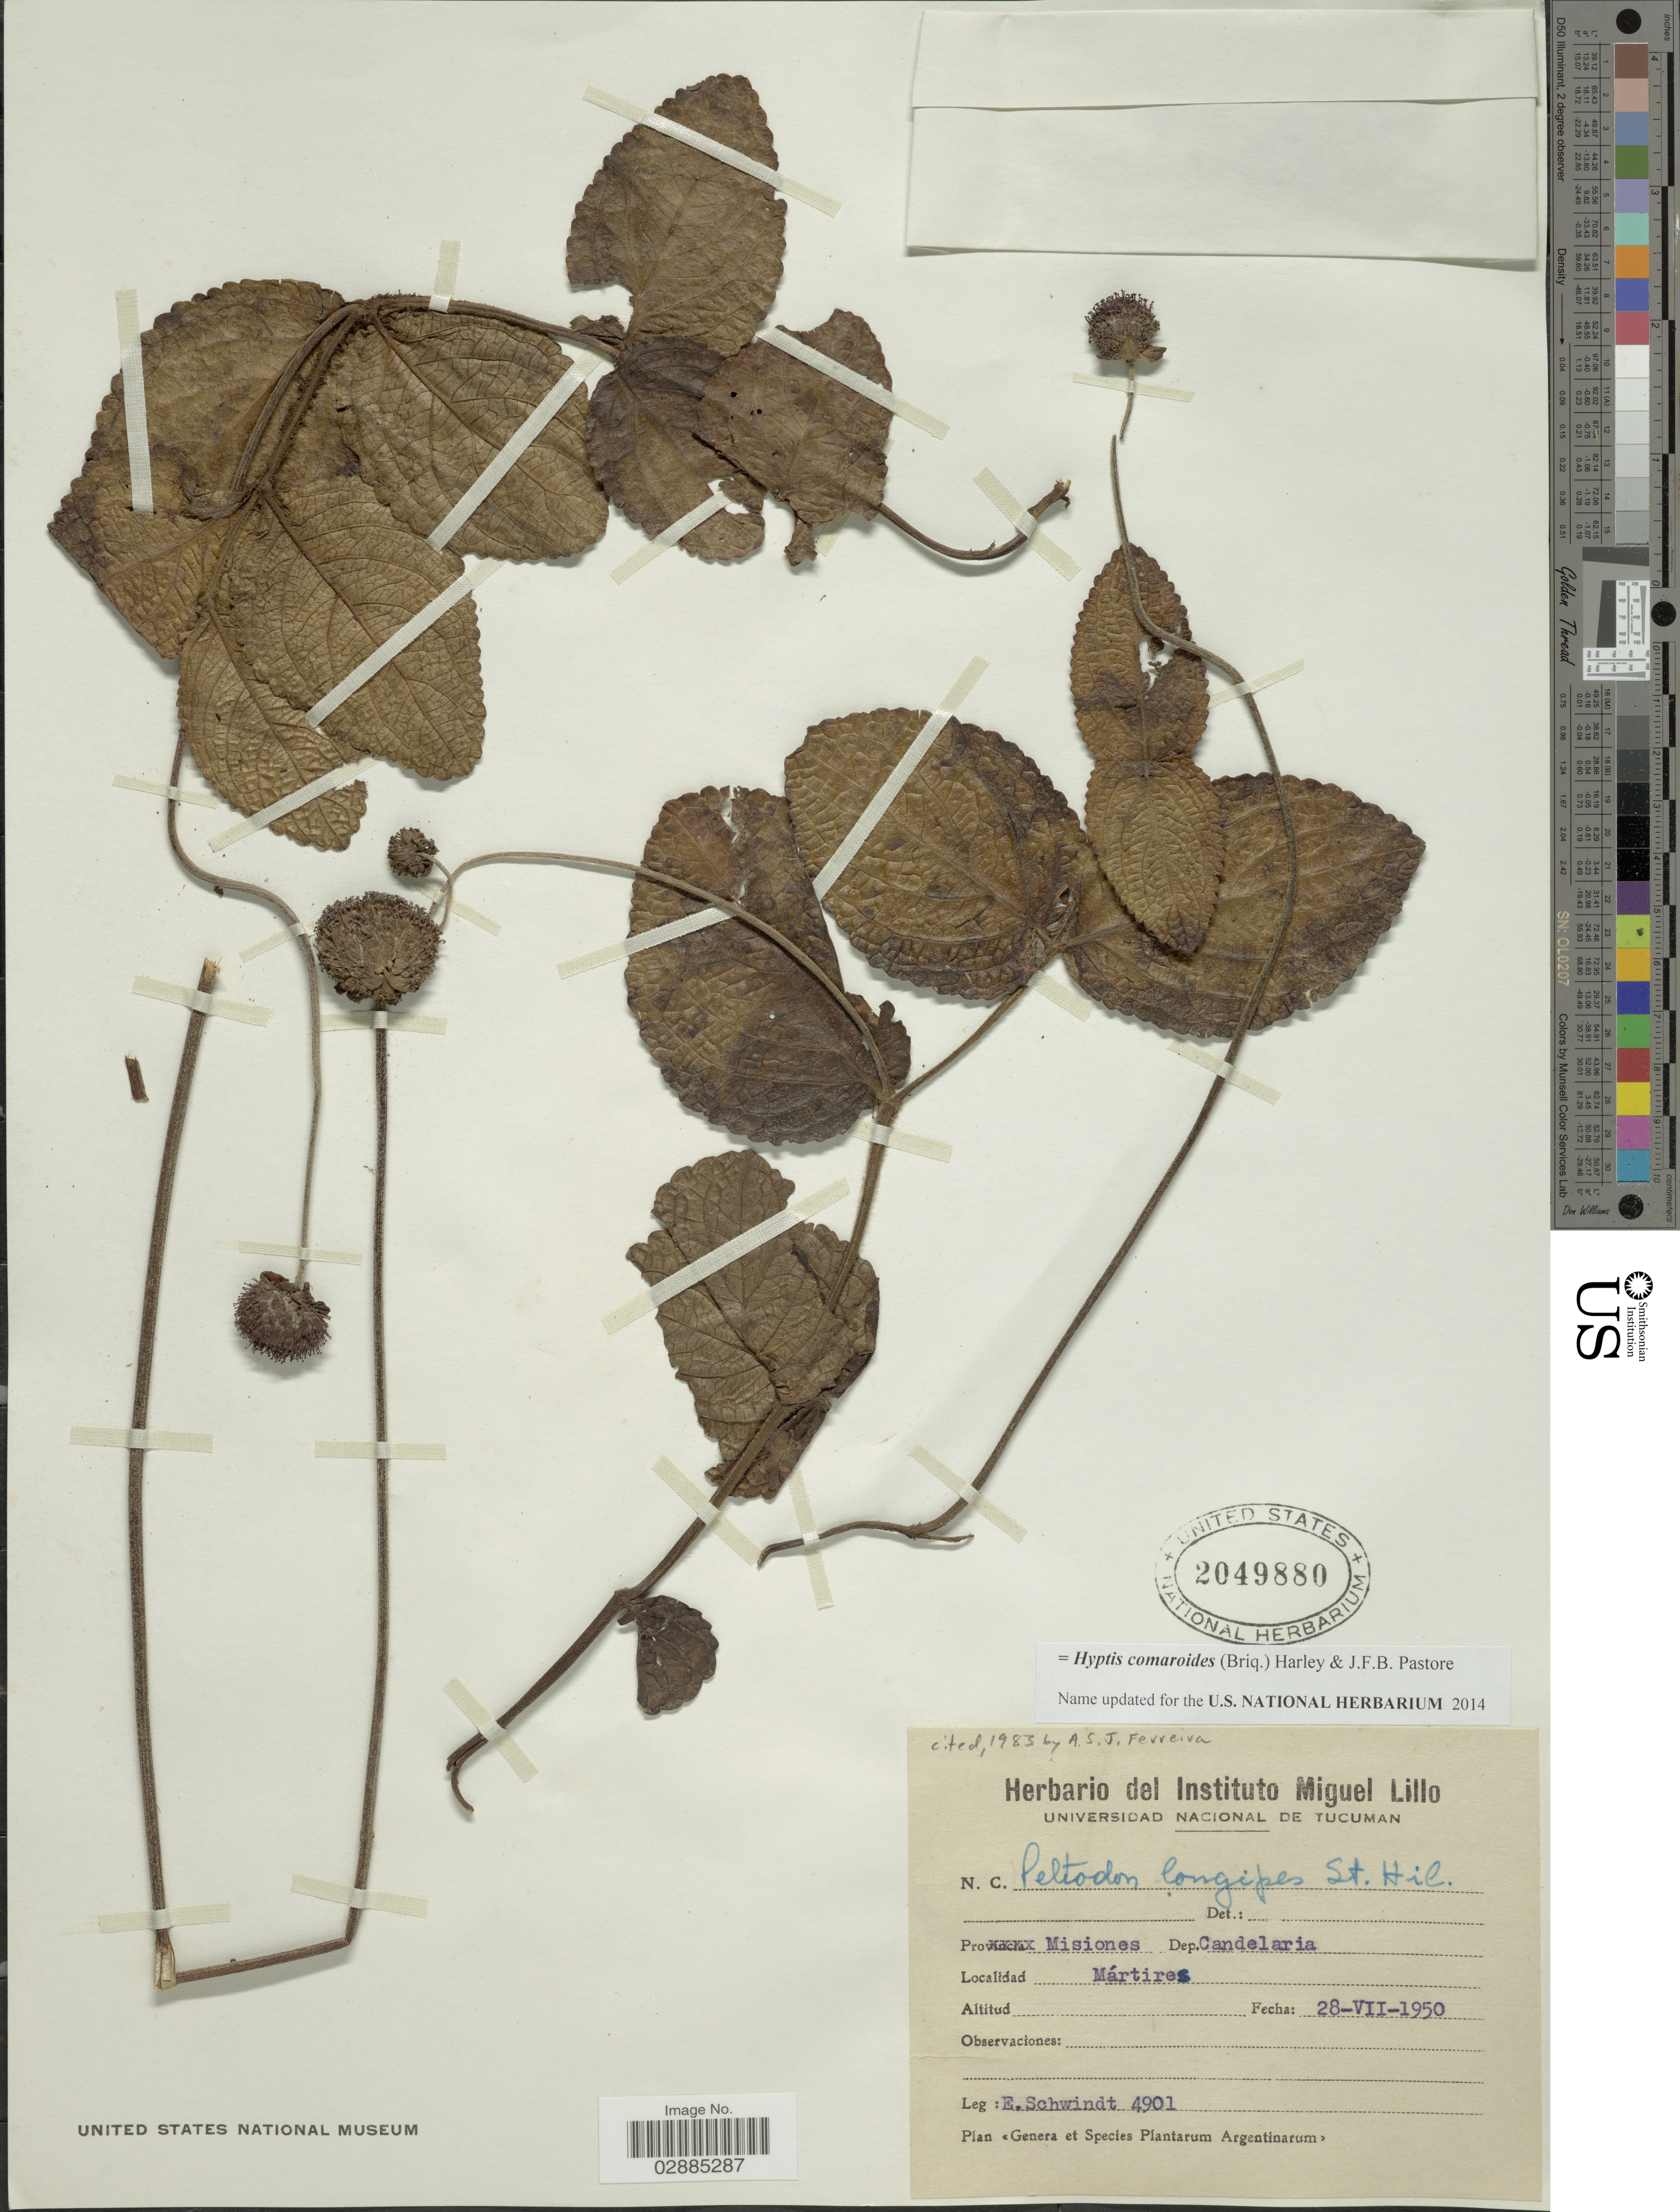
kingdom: Plantae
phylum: Tracheophyta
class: Magnoliopsida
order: Lamiales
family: Lamiaceae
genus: Hyptis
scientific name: Hyptis comaroides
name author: (Briq.) Harley & J.F.B. Pastore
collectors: E. Schwindt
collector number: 4901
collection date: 1950-07-28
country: Argentina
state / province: Misiones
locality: Dep. Candelaria. Mártires.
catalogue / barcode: US 2049880